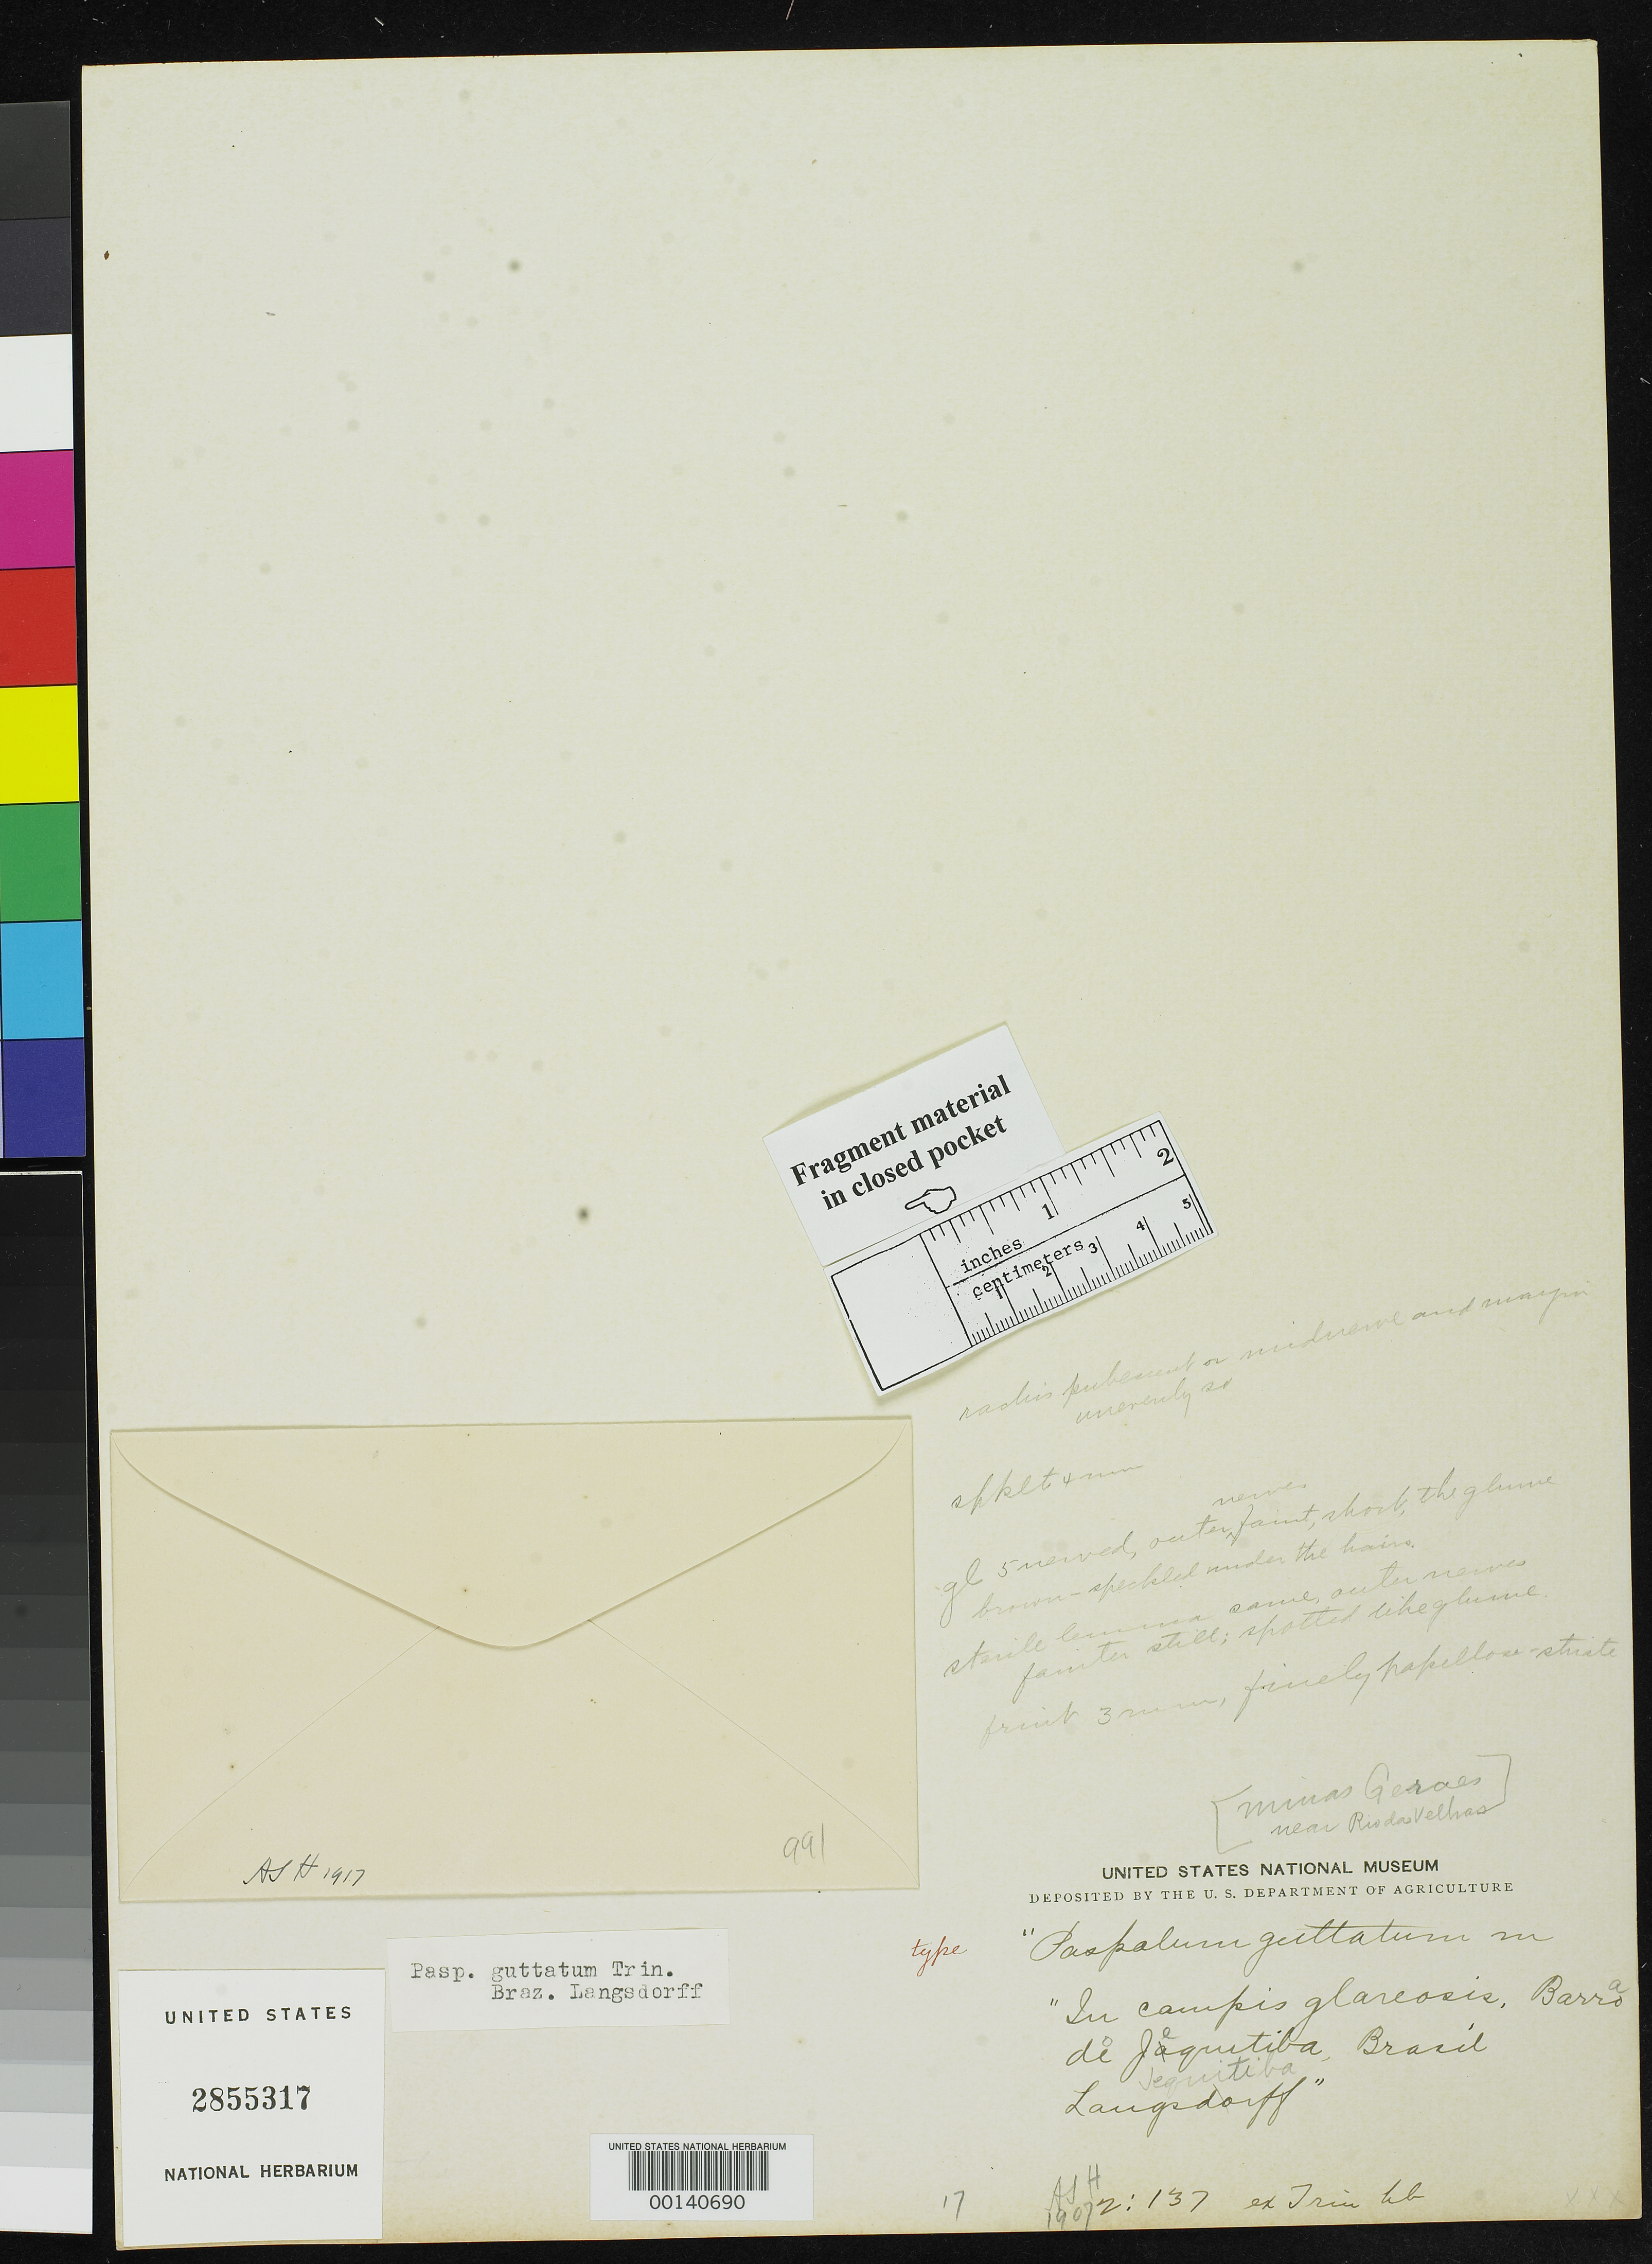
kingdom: Plantae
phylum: Tracheophyta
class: Liliopsida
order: Poales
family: Poaceae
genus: Paspalum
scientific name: Paspalum guttatum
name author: Trin.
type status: Type Fragment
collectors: G. H. von Langsdorff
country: Brazil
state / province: Minas Gerais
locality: Barro do Jequitiba near Rio das Velhas.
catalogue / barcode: US 2855317